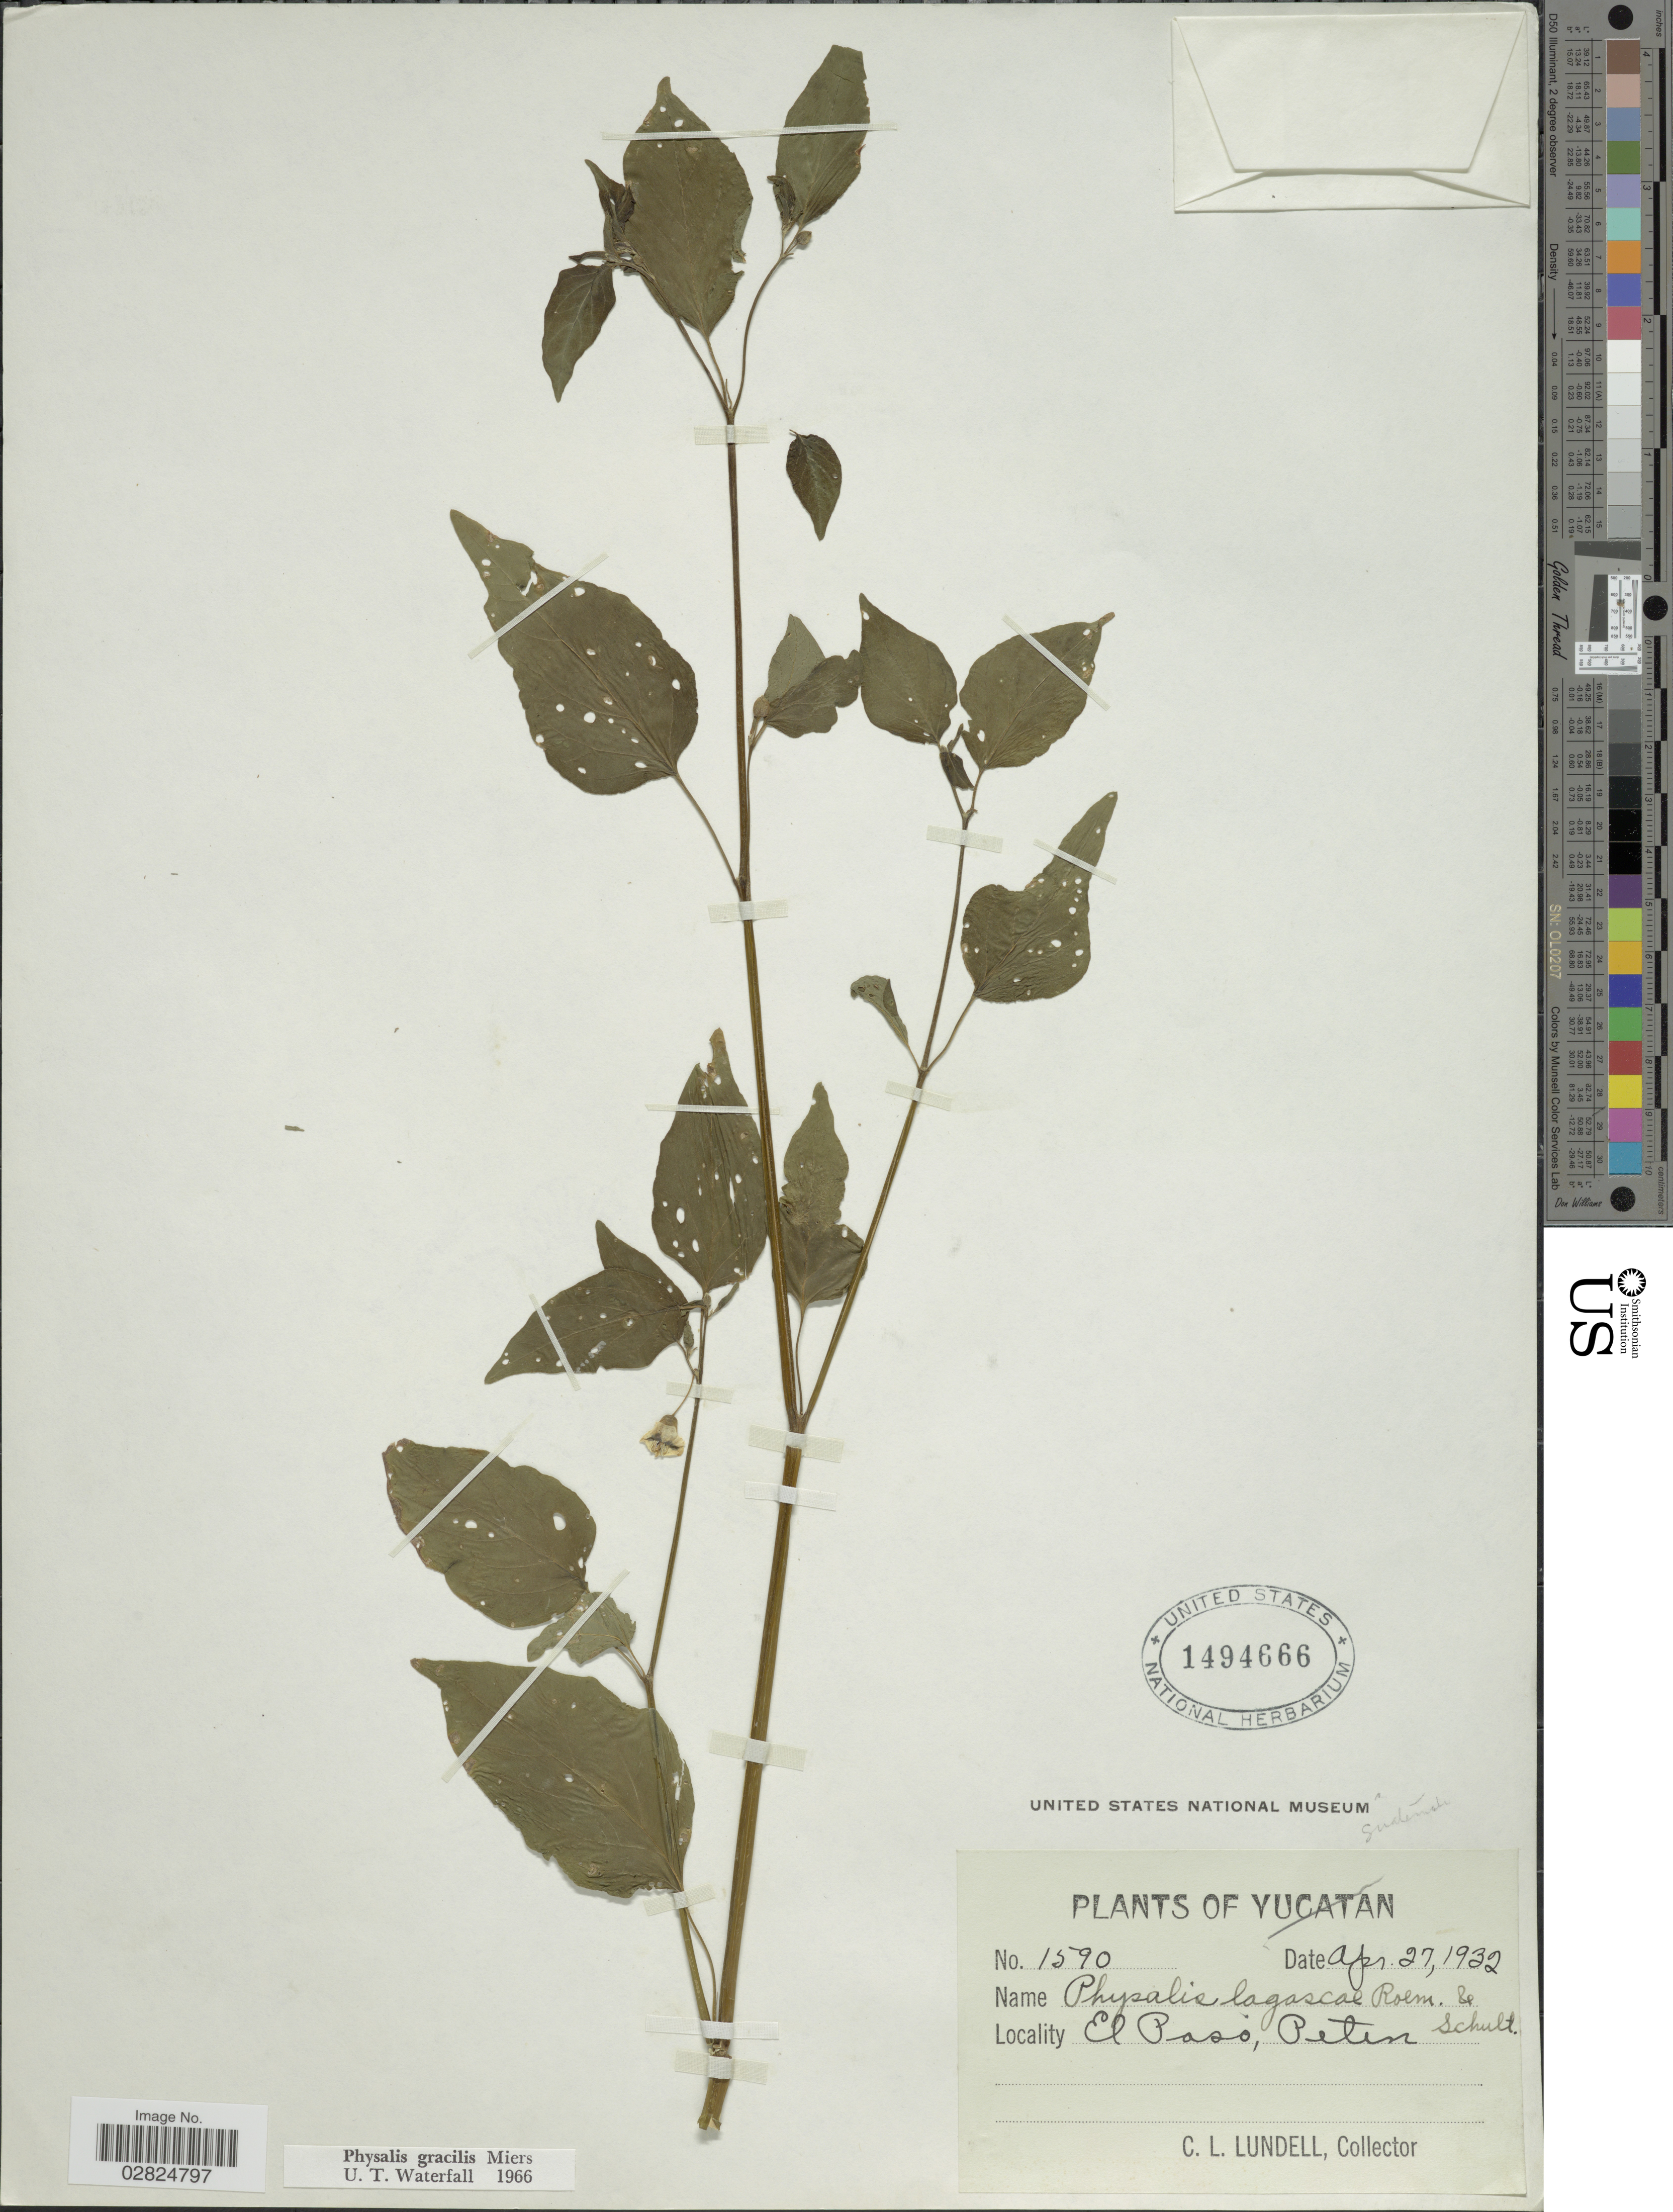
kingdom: Plantae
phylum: Tracheophyta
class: Magnoliopsida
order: Solanales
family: Solanaceae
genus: Physalis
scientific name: Physalis gracilis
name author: Miers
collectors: C. L. Lundell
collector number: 1590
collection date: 1932-04-27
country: Guatemala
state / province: El Petén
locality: El Paso, Peten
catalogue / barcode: US 1494666